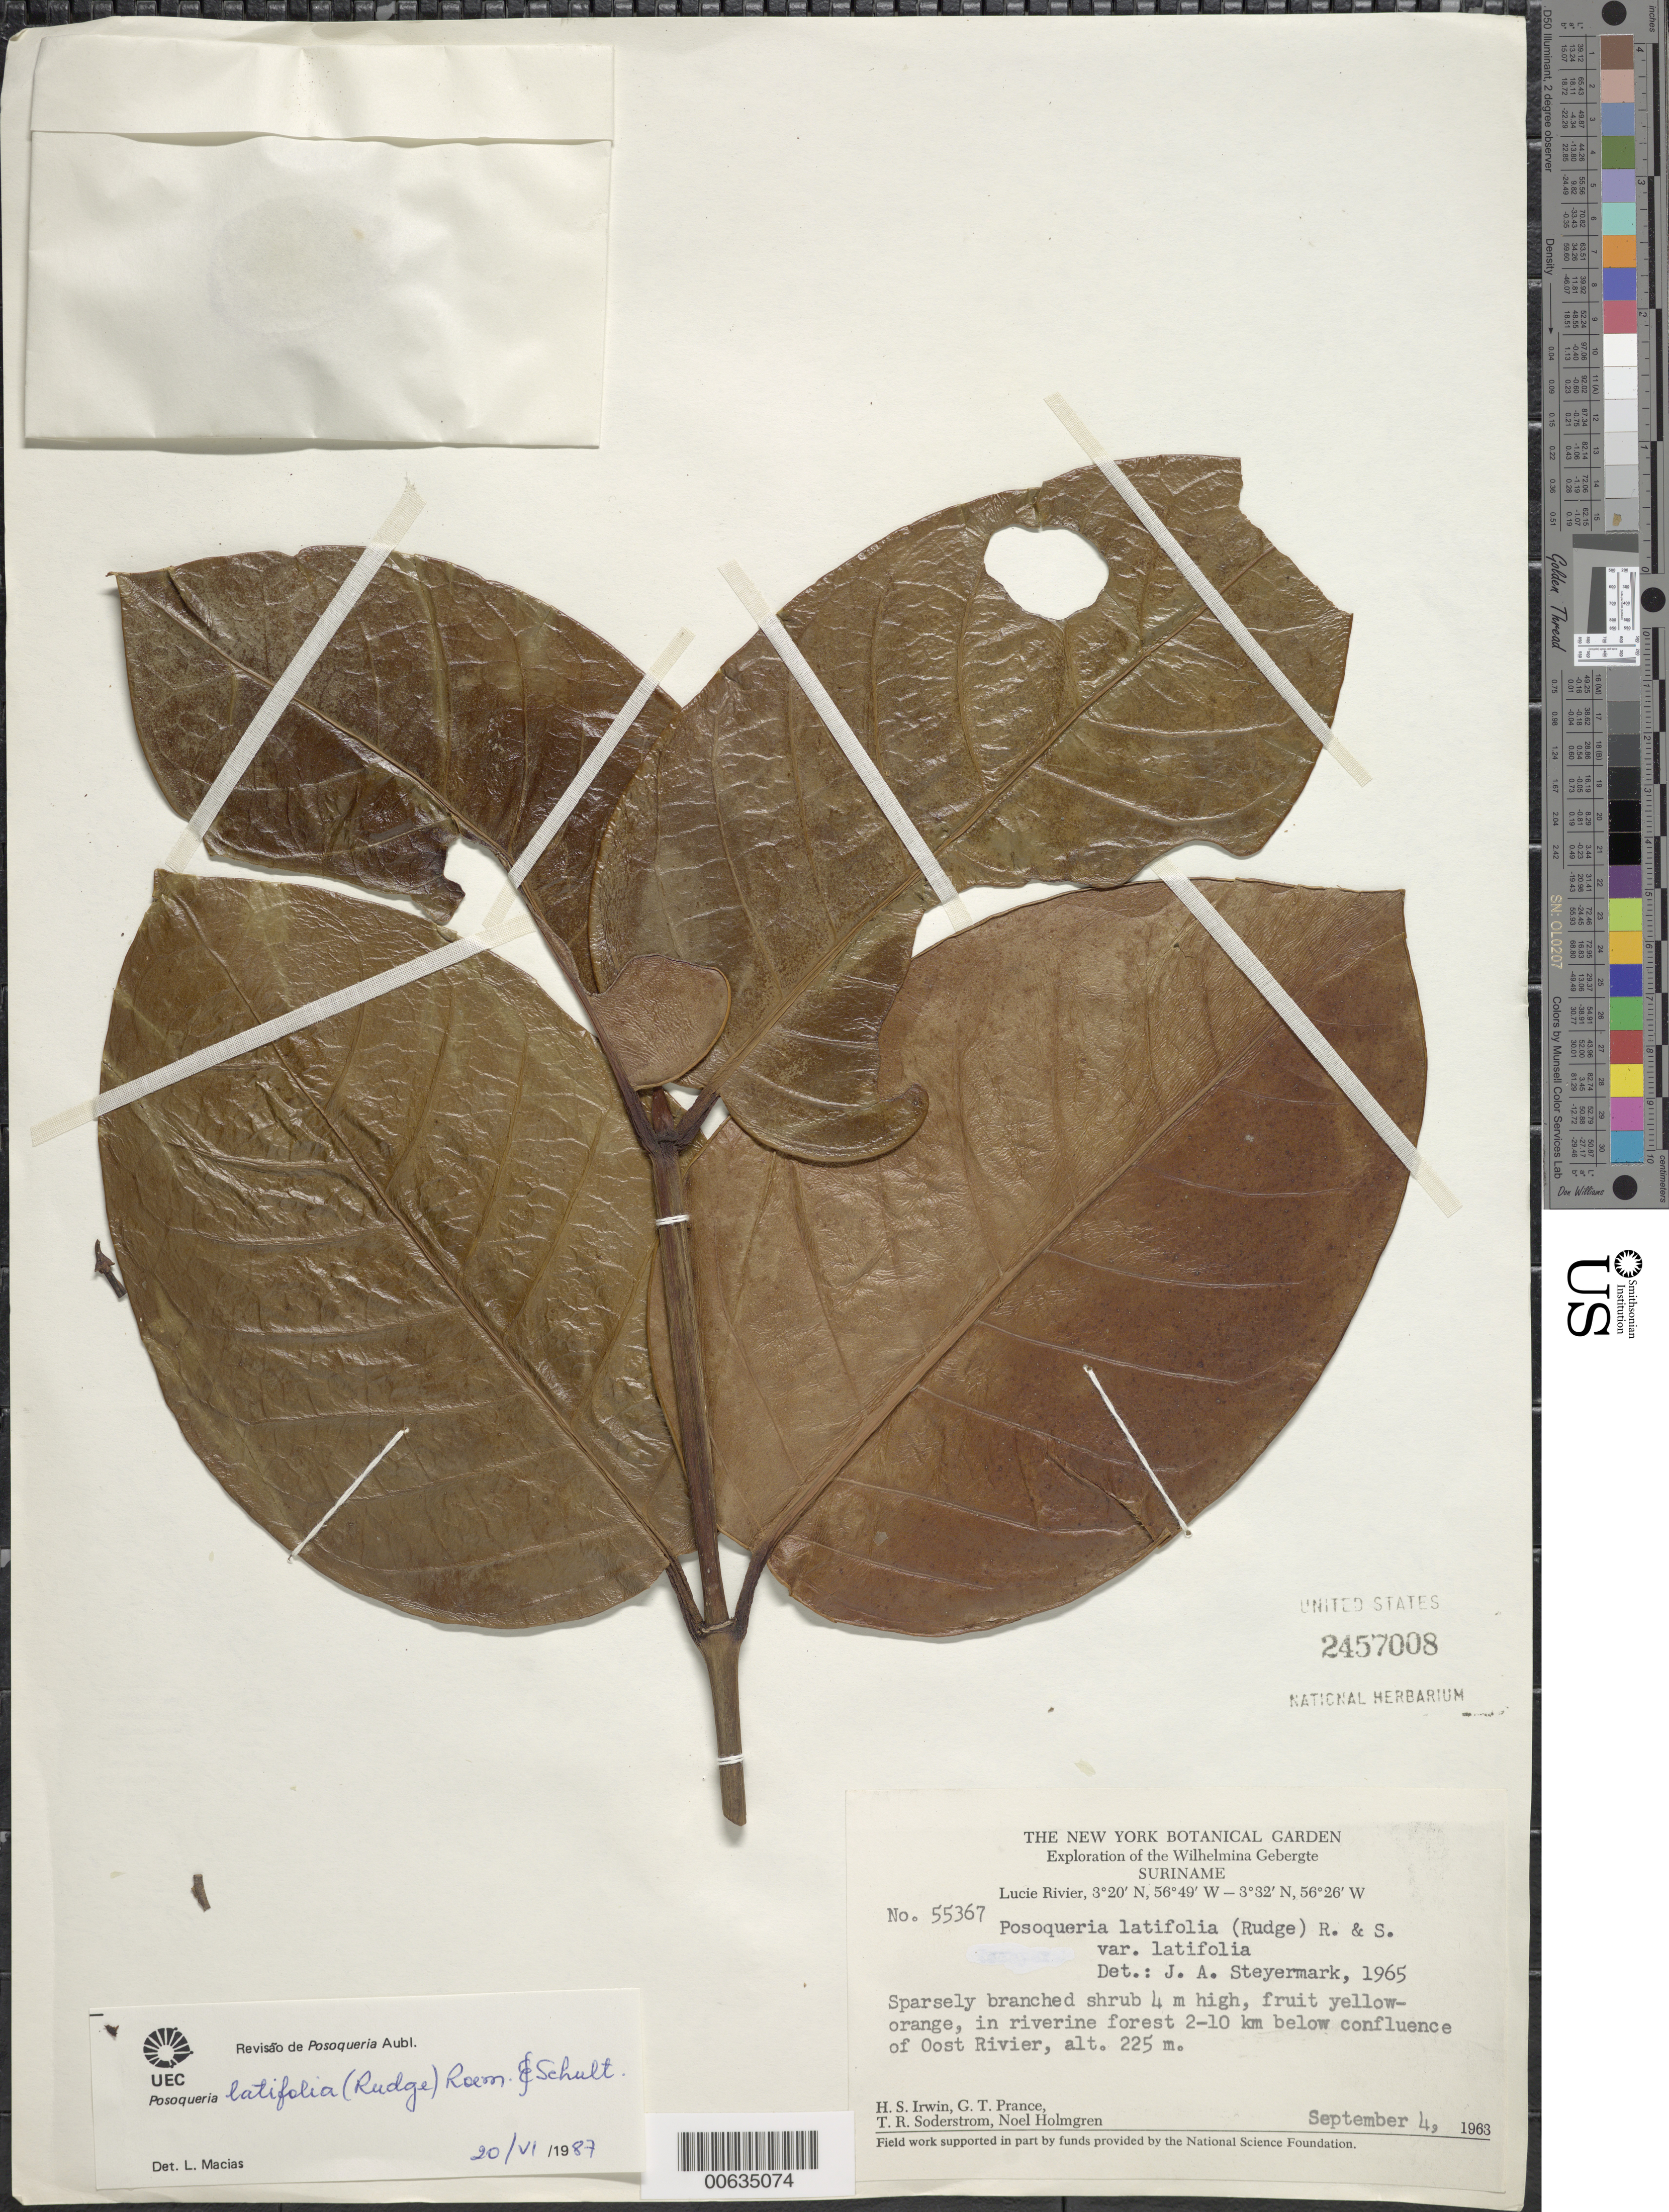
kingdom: Plantae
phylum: Tracheophyta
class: Magnoliopsida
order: Gentianales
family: Rubiaceae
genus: Posoqueria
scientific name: Posoqueria latifolia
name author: (Rudge) Roem. & Schult.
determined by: Macias, L.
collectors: H. Irwin, G. T. Prance, T. R. Soderstrom & N. H. Holmgren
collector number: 55367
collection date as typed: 4-Sep-63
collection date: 1963-09-04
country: Suriname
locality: Lucie R., 2-10 km below confl. with Oost R., Wilhelmina Gebergte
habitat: Riverine forest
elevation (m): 225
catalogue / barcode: US 2457008